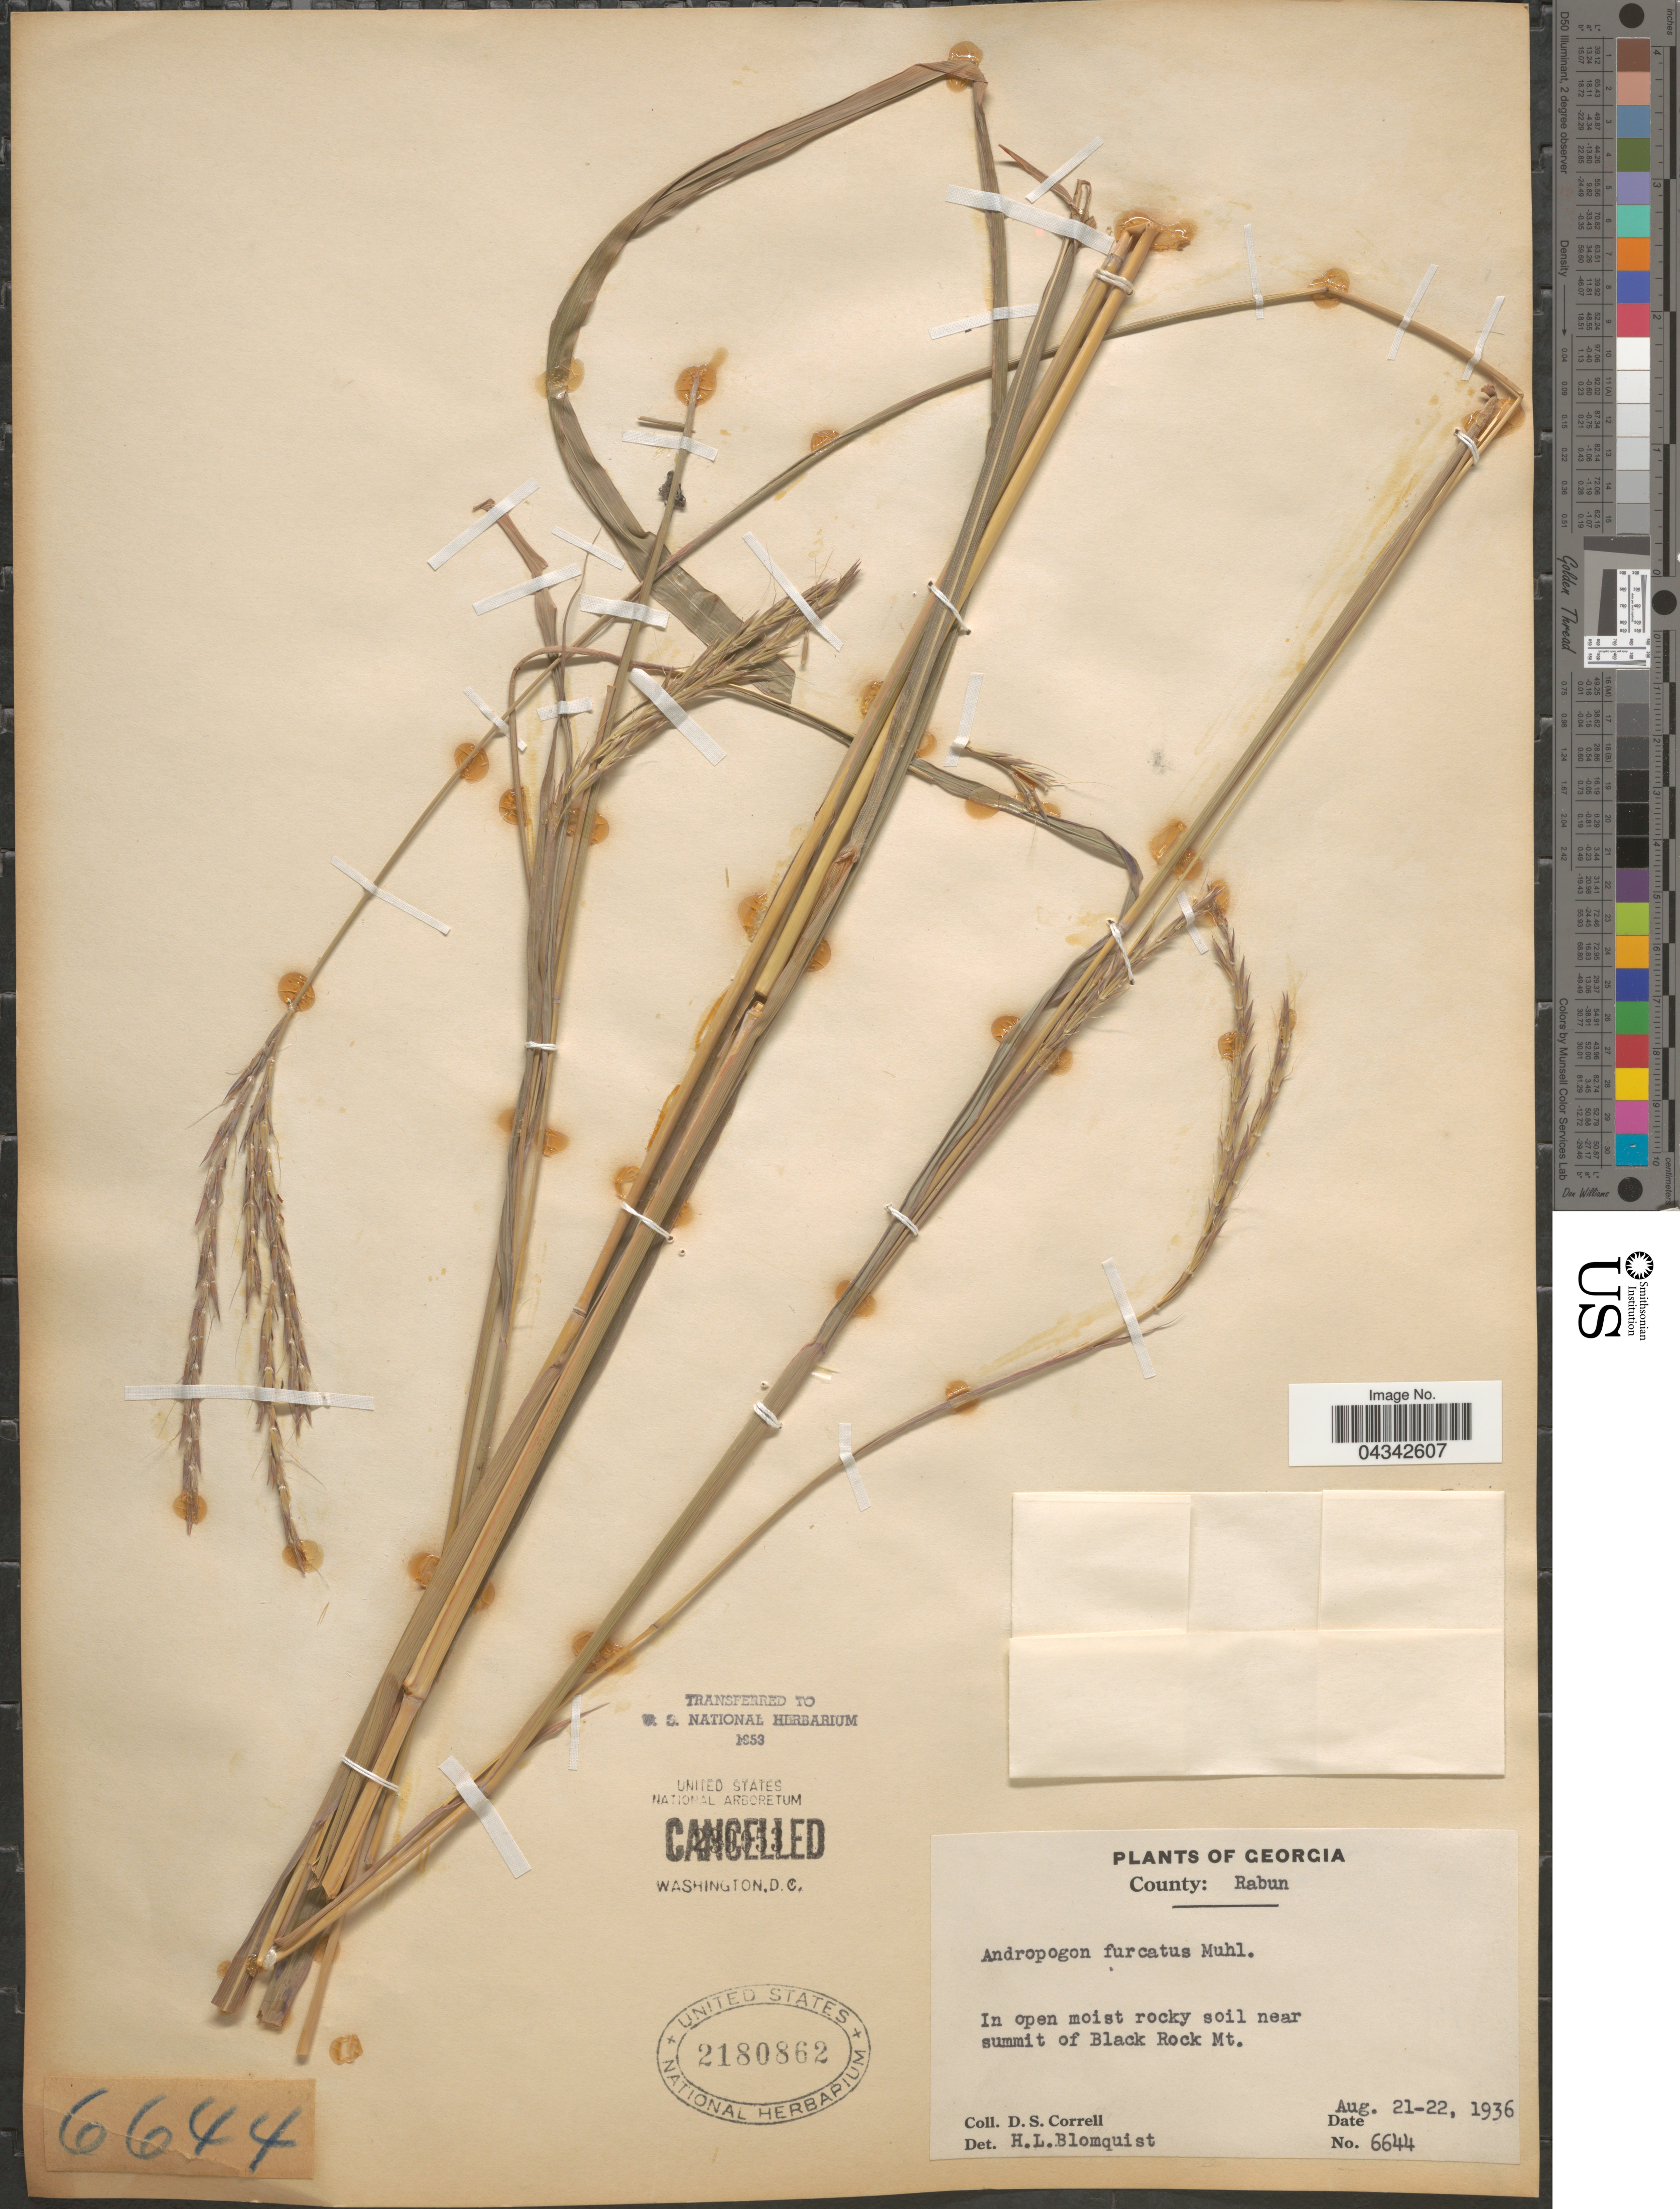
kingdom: Plantae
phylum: Tracheophyta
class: Liliopsida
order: Poales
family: Poaceae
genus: Andropogon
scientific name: Andropogon gerardii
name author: Vitman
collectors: D. S. Correll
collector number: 6644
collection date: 1936-08-21/1936-08-22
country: United States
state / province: Georgia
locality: County: Rabun. In open moist rocky soil near summit of Black Rock Mt.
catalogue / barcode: US 2180862